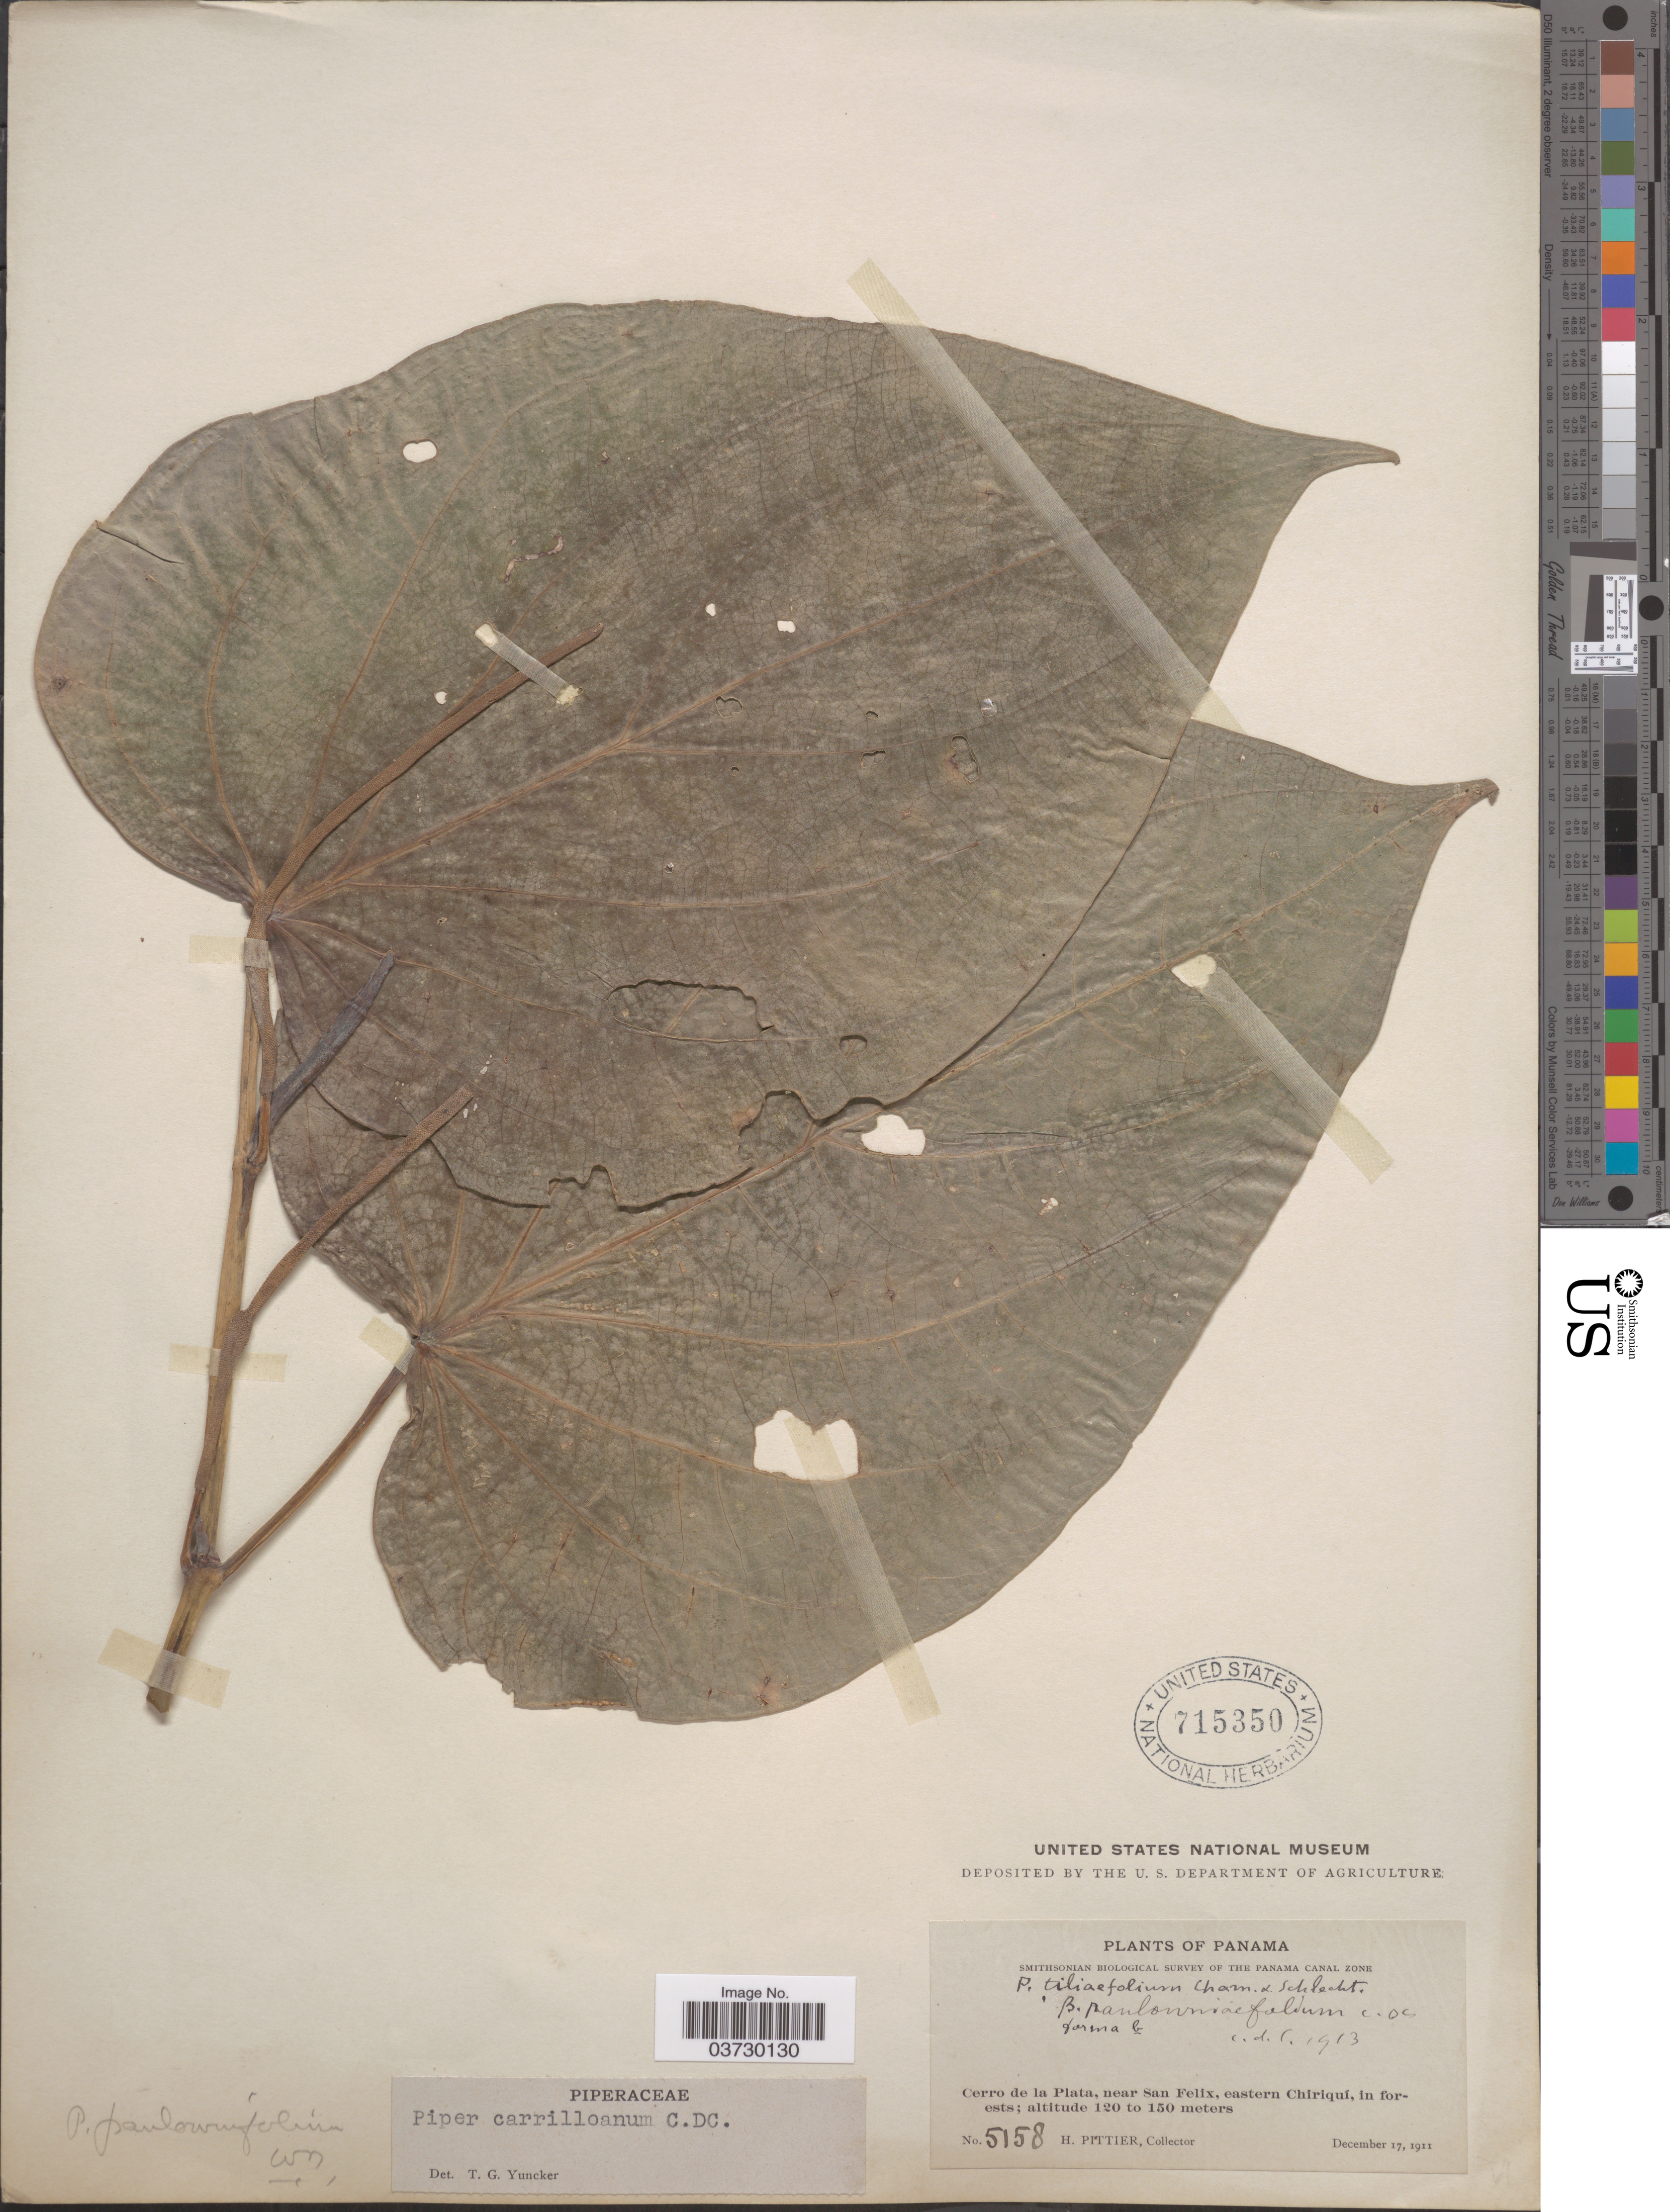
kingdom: Plantae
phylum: Tracheophyta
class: Magnoliopsida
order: Piperales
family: Piperaceae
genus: Piper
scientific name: Piper carrilloanum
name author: C. DC.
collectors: H. F. Pittier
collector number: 5158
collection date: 1911-12-17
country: Panama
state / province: Chiriqui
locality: Cerro de la Plata, near San Felix, eastern Chiriquí, in forests.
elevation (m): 120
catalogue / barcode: US 715350